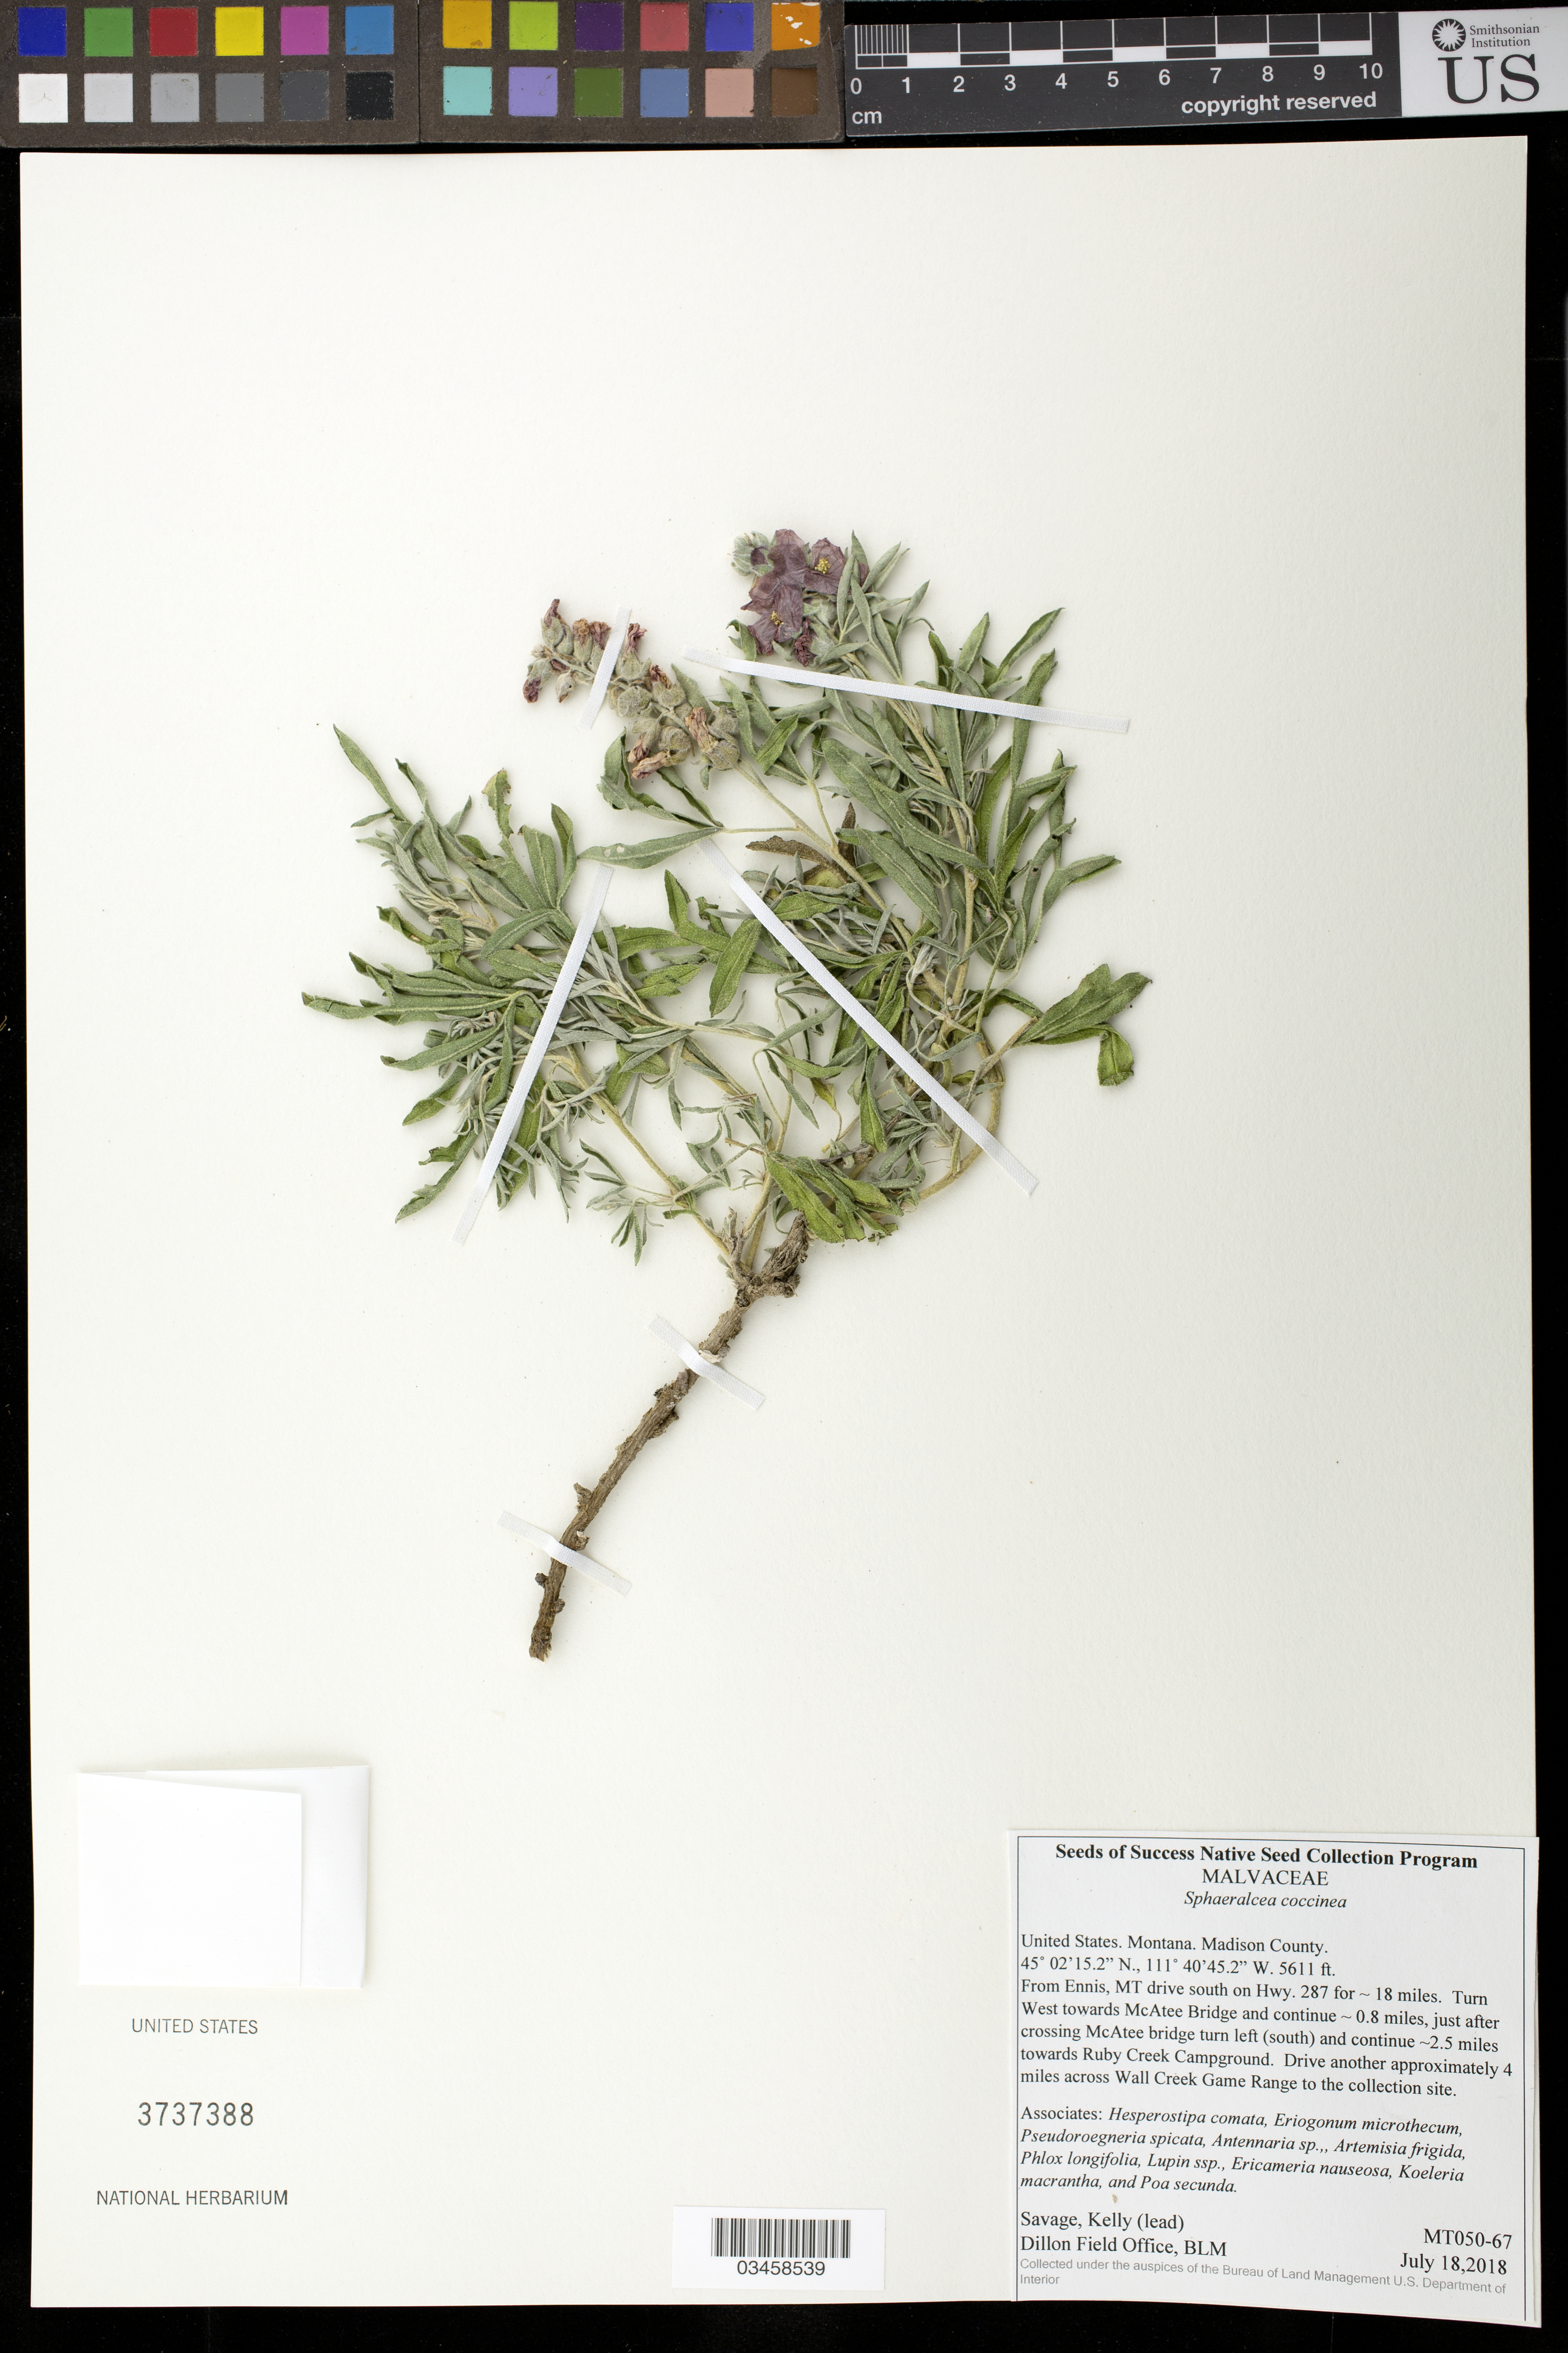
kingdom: Plantae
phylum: Tracheophyta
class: Magnoliopsida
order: Malvales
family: Malvaceae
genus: Sphaeralcea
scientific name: Sphaeralcea coccinea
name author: (Nutt.) Rydb.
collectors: K. Savage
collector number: MT050-67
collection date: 2018-07-18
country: United States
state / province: Montana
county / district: Madison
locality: From Ennis S on Hwy 287 for 18 mi, turn W towards McAtee Bridge for 0.8 mi, after crossing McAtee bridge turn left, 2.5 mi. towards Ruby Creek Campground, 4 mi. across Wall Creek Game Range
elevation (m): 1710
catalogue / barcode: US 3737388